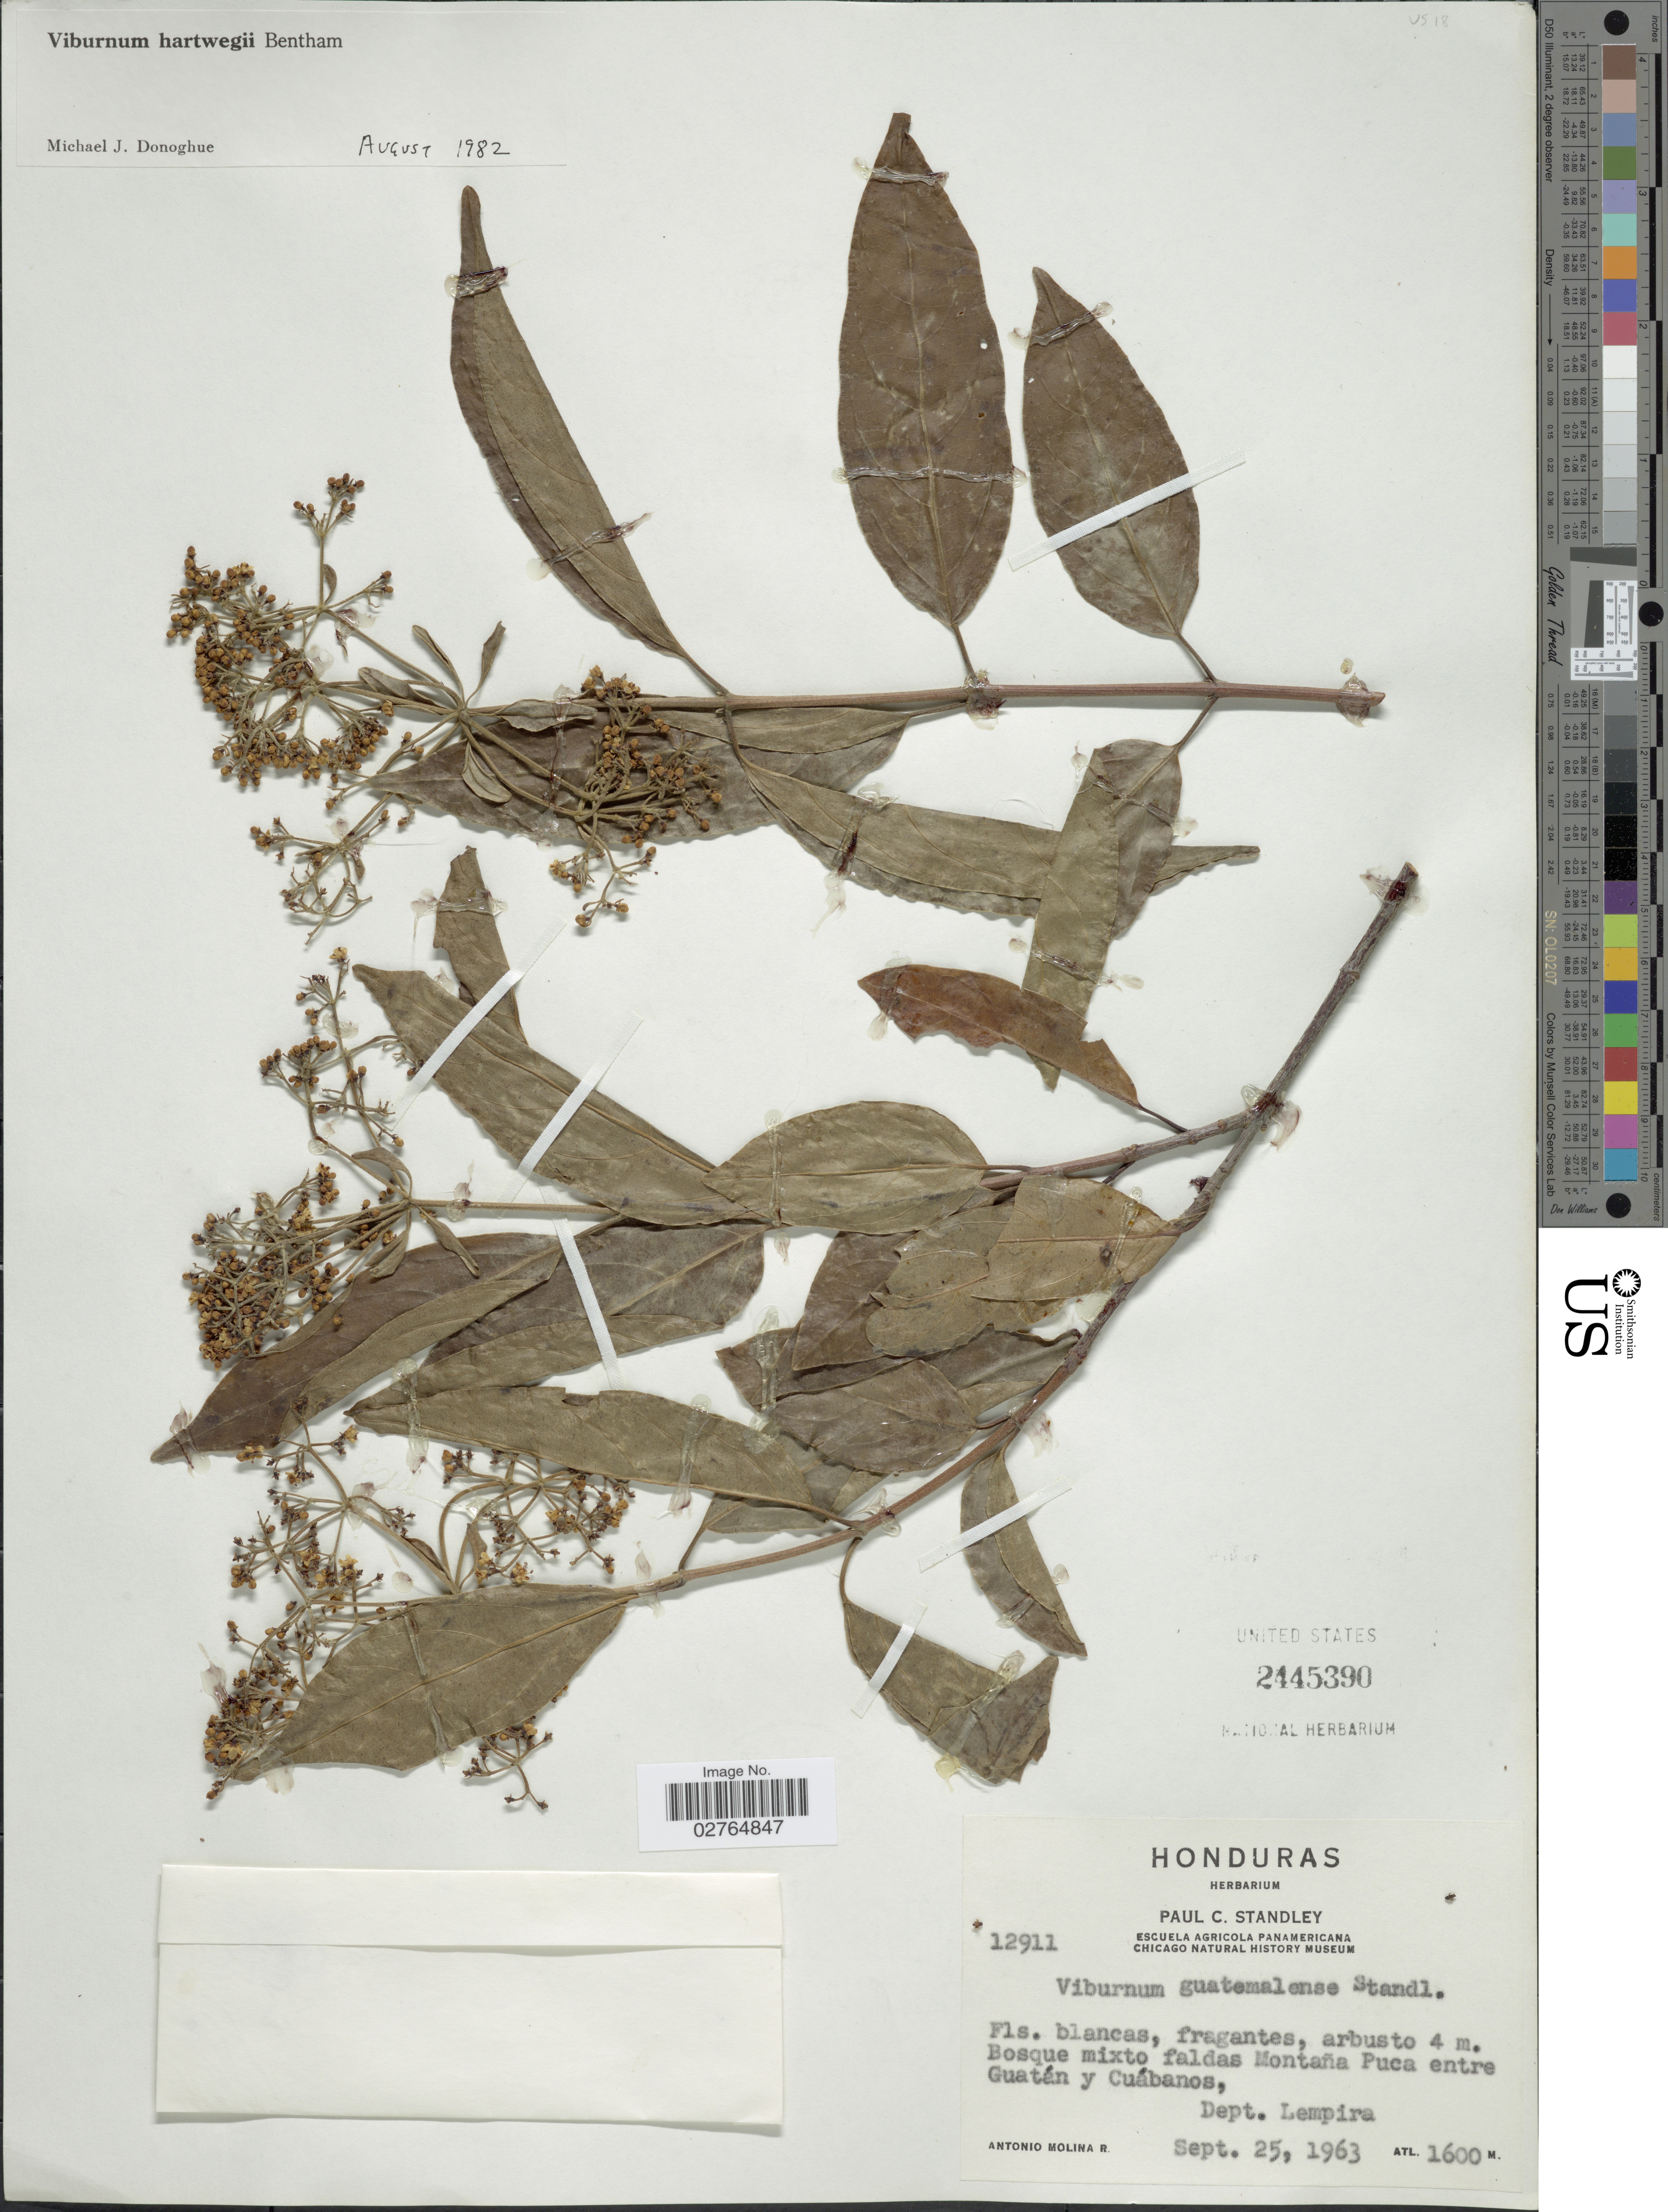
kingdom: Plantae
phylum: Tracheophyta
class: Magnoliopsida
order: Dipsacales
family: Viburnaceae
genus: Viburnum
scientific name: Viburnum hartwegii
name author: Benth.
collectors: A. Molina R.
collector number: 12911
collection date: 1963-09-25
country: Honduras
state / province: Lempira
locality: Bosque mixto faldas Montaña Puca entre Guatán y Cuábanos. Dept. Lempira.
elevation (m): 1600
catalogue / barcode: US 2445390